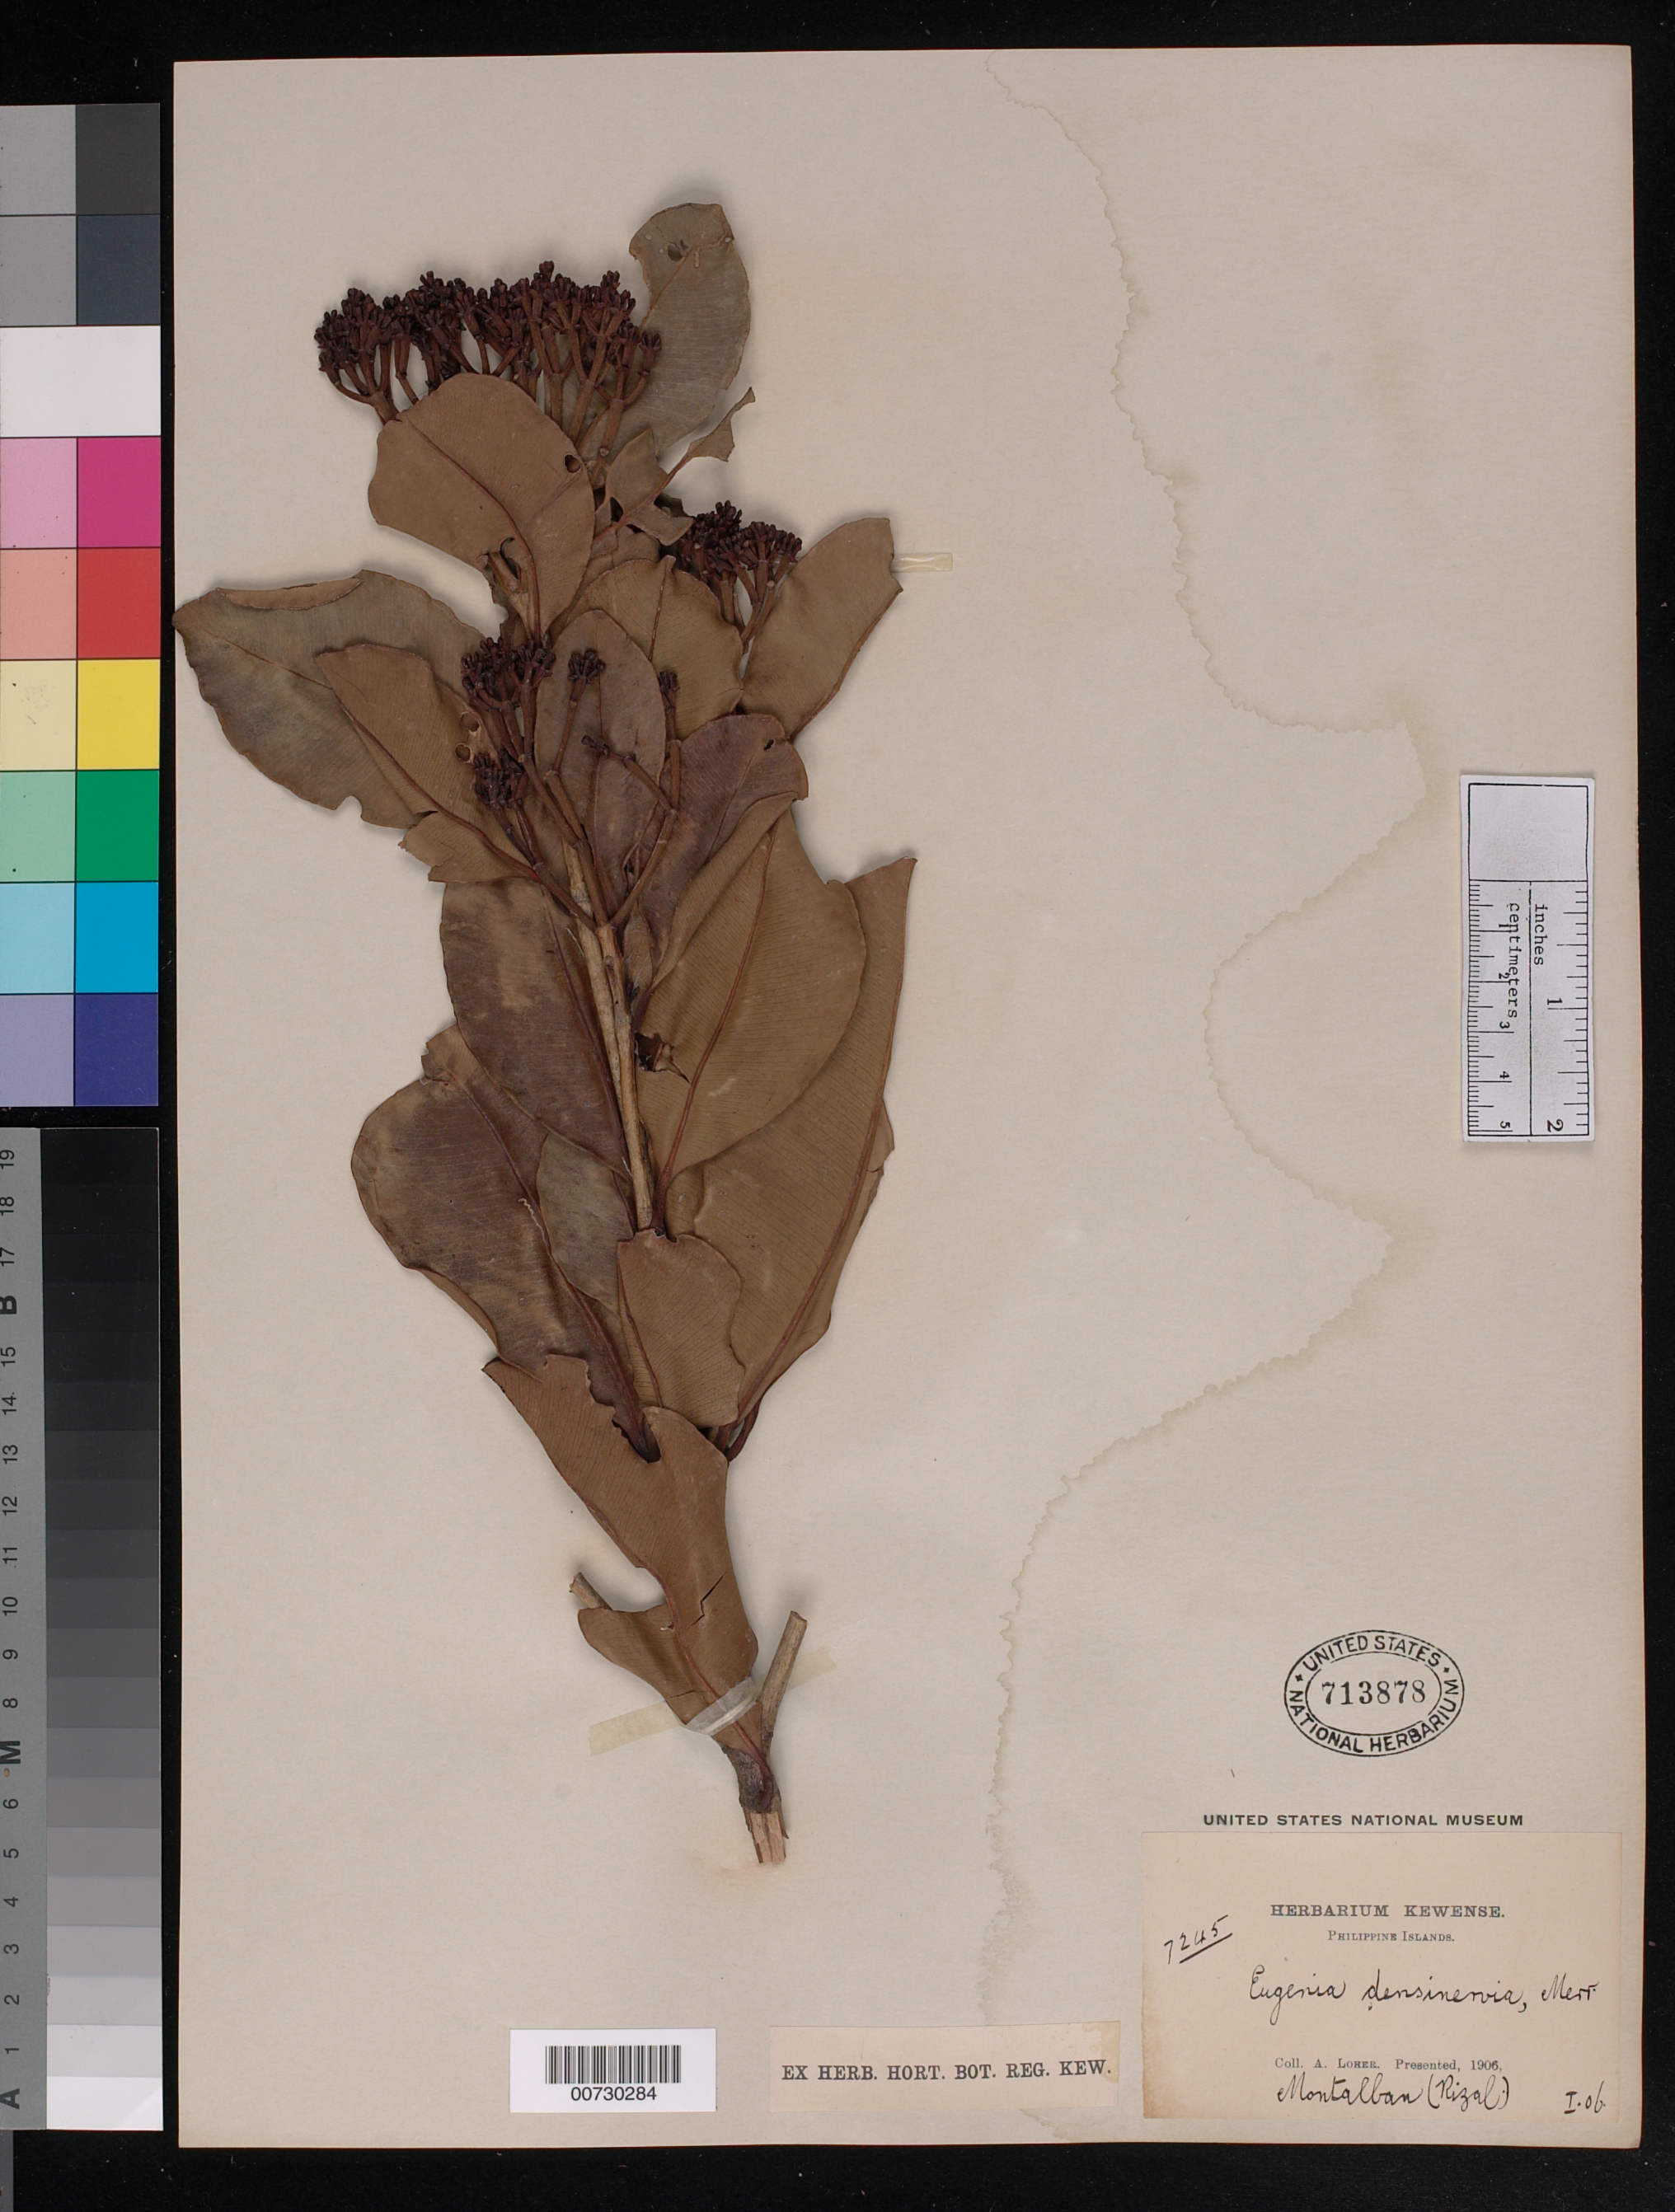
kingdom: Plantae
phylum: Tracheophyta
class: Magnoliopsida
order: Myrtales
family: Myrtaceae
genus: Syzygium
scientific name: Syzygium densinervium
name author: (Merr.) Merr.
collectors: A. Loher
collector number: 7245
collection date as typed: Jan? 1906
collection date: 1906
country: Philippines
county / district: Luzon Island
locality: Montalban (Rizal)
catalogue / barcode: US 713878